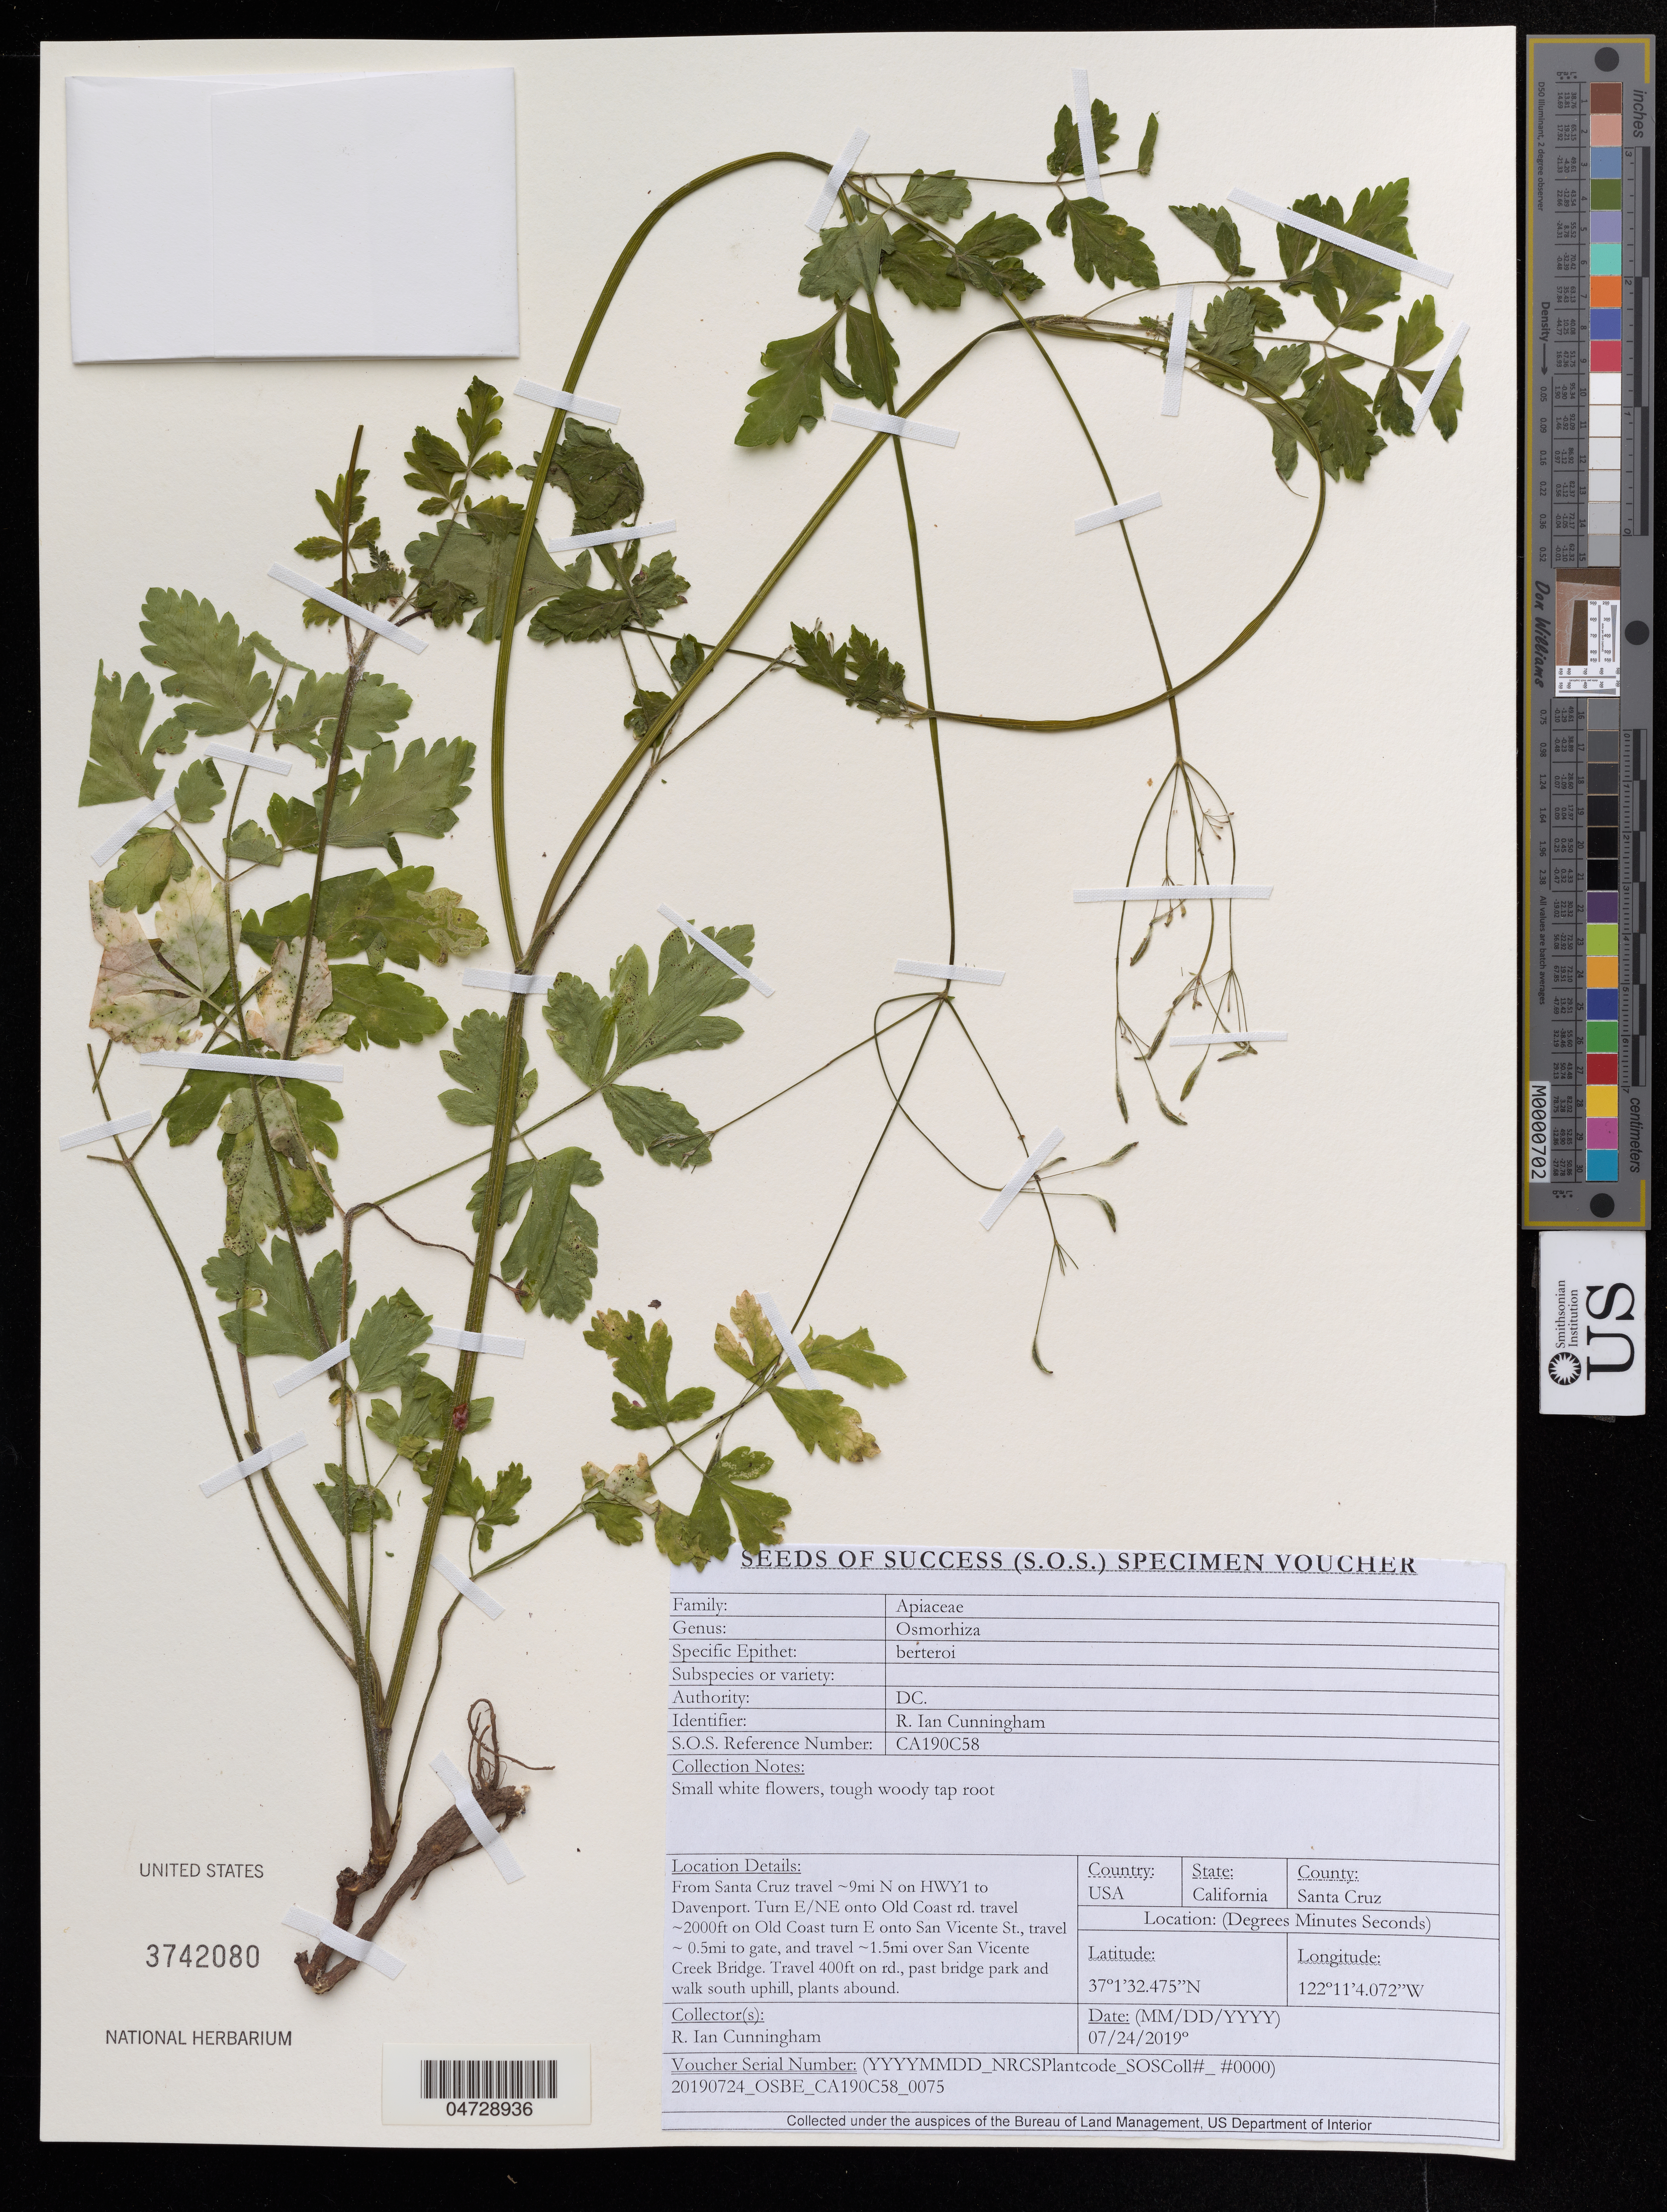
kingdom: Plantae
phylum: Tracheophyta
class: Magnoliopsida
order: Apiales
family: Apiaceae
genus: Osmorhiza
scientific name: Osmorhiza berteroi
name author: DC.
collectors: I. Cunningham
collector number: CA190C58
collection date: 2019-07-24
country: United States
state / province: California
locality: From Santa Cruz travel 9mi N on Hwy1 to Davenport. Turn E/NE onto Old Coast rd. travel 2000ft On Old Coast turn E onto San Vicente St., tarvel 0.5 mi to gate, and travel 1.5mi over San Vicente Creek Bridge. Travel 400ft on rd., past bridge park and walk south uphill.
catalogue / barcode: US 3742080